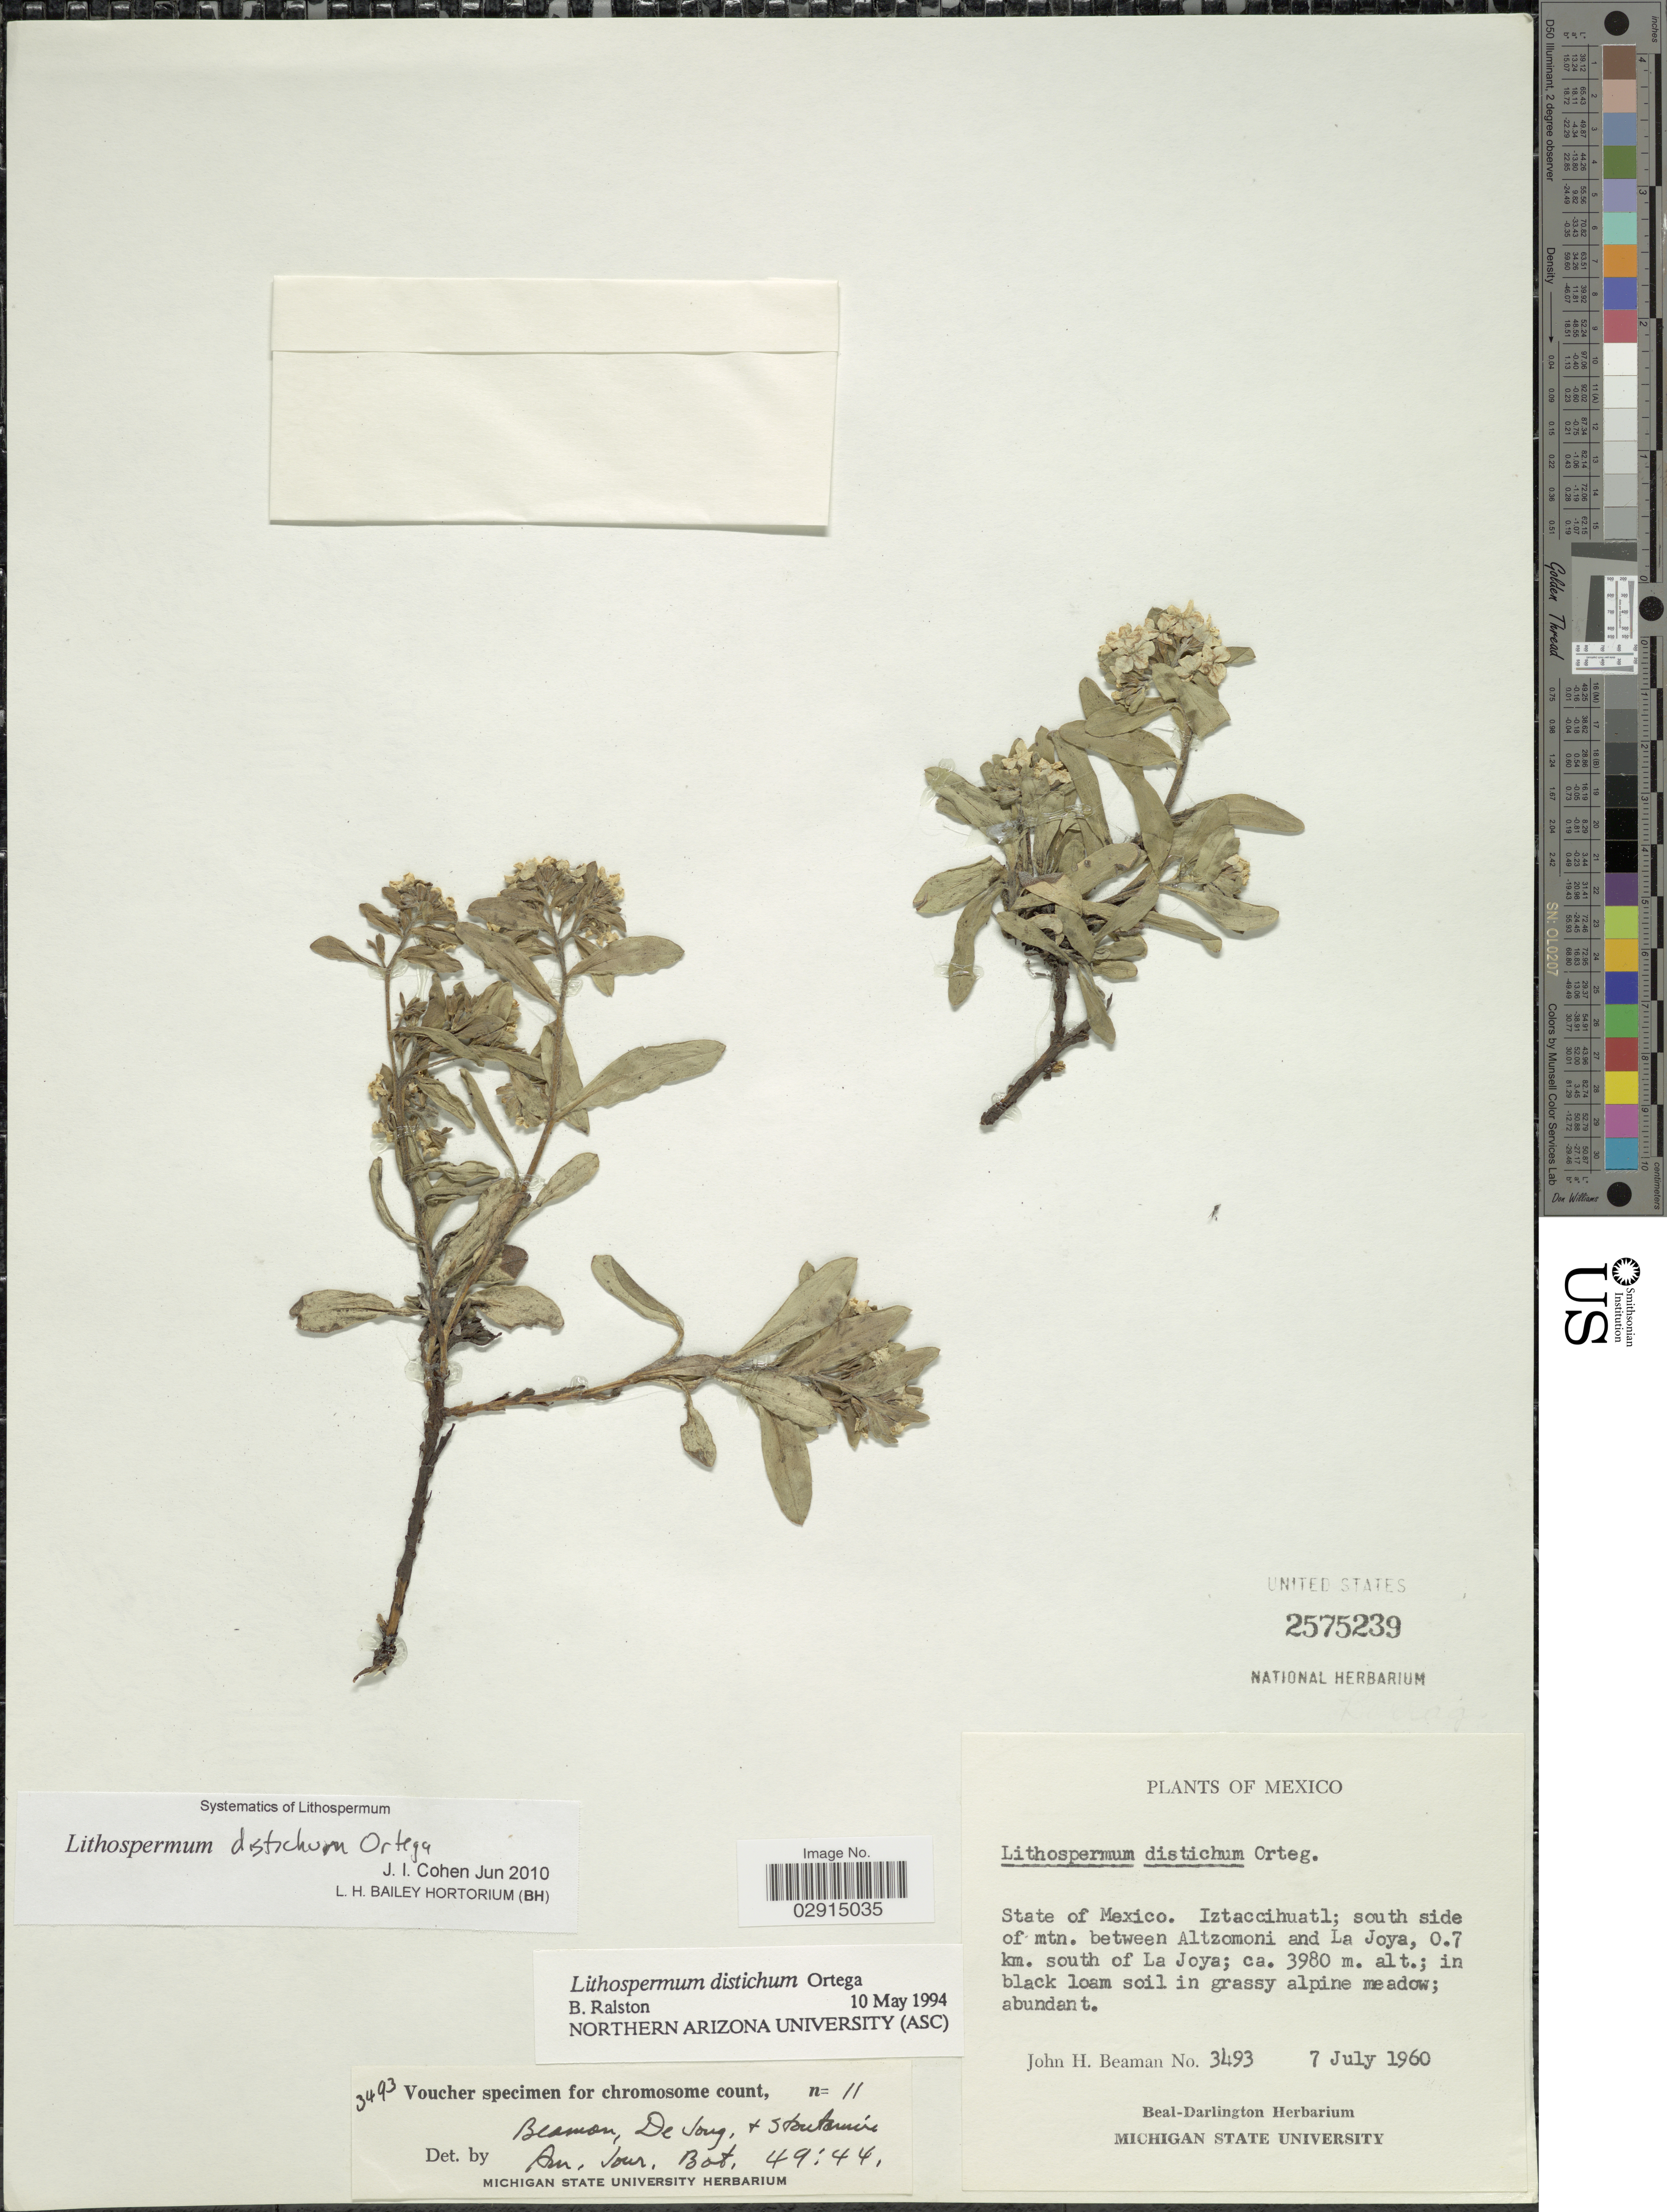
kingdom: Plantae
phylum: Tracheophyta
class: Magnoliopsida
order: Boraginales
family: Boraginaceae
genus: Lithospermum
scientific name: Lithospermum distichum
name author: Ortega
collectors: J. H. Beaman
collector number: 3493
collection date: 1960-07-07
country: Mexico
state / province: México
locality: State of Mexico. Iztaccihuatl; south side of mtn. between Altzomoni and La Joya, 0.7 km. south of La Joya. Mexico.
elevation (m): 3980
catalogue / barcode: US 2575239